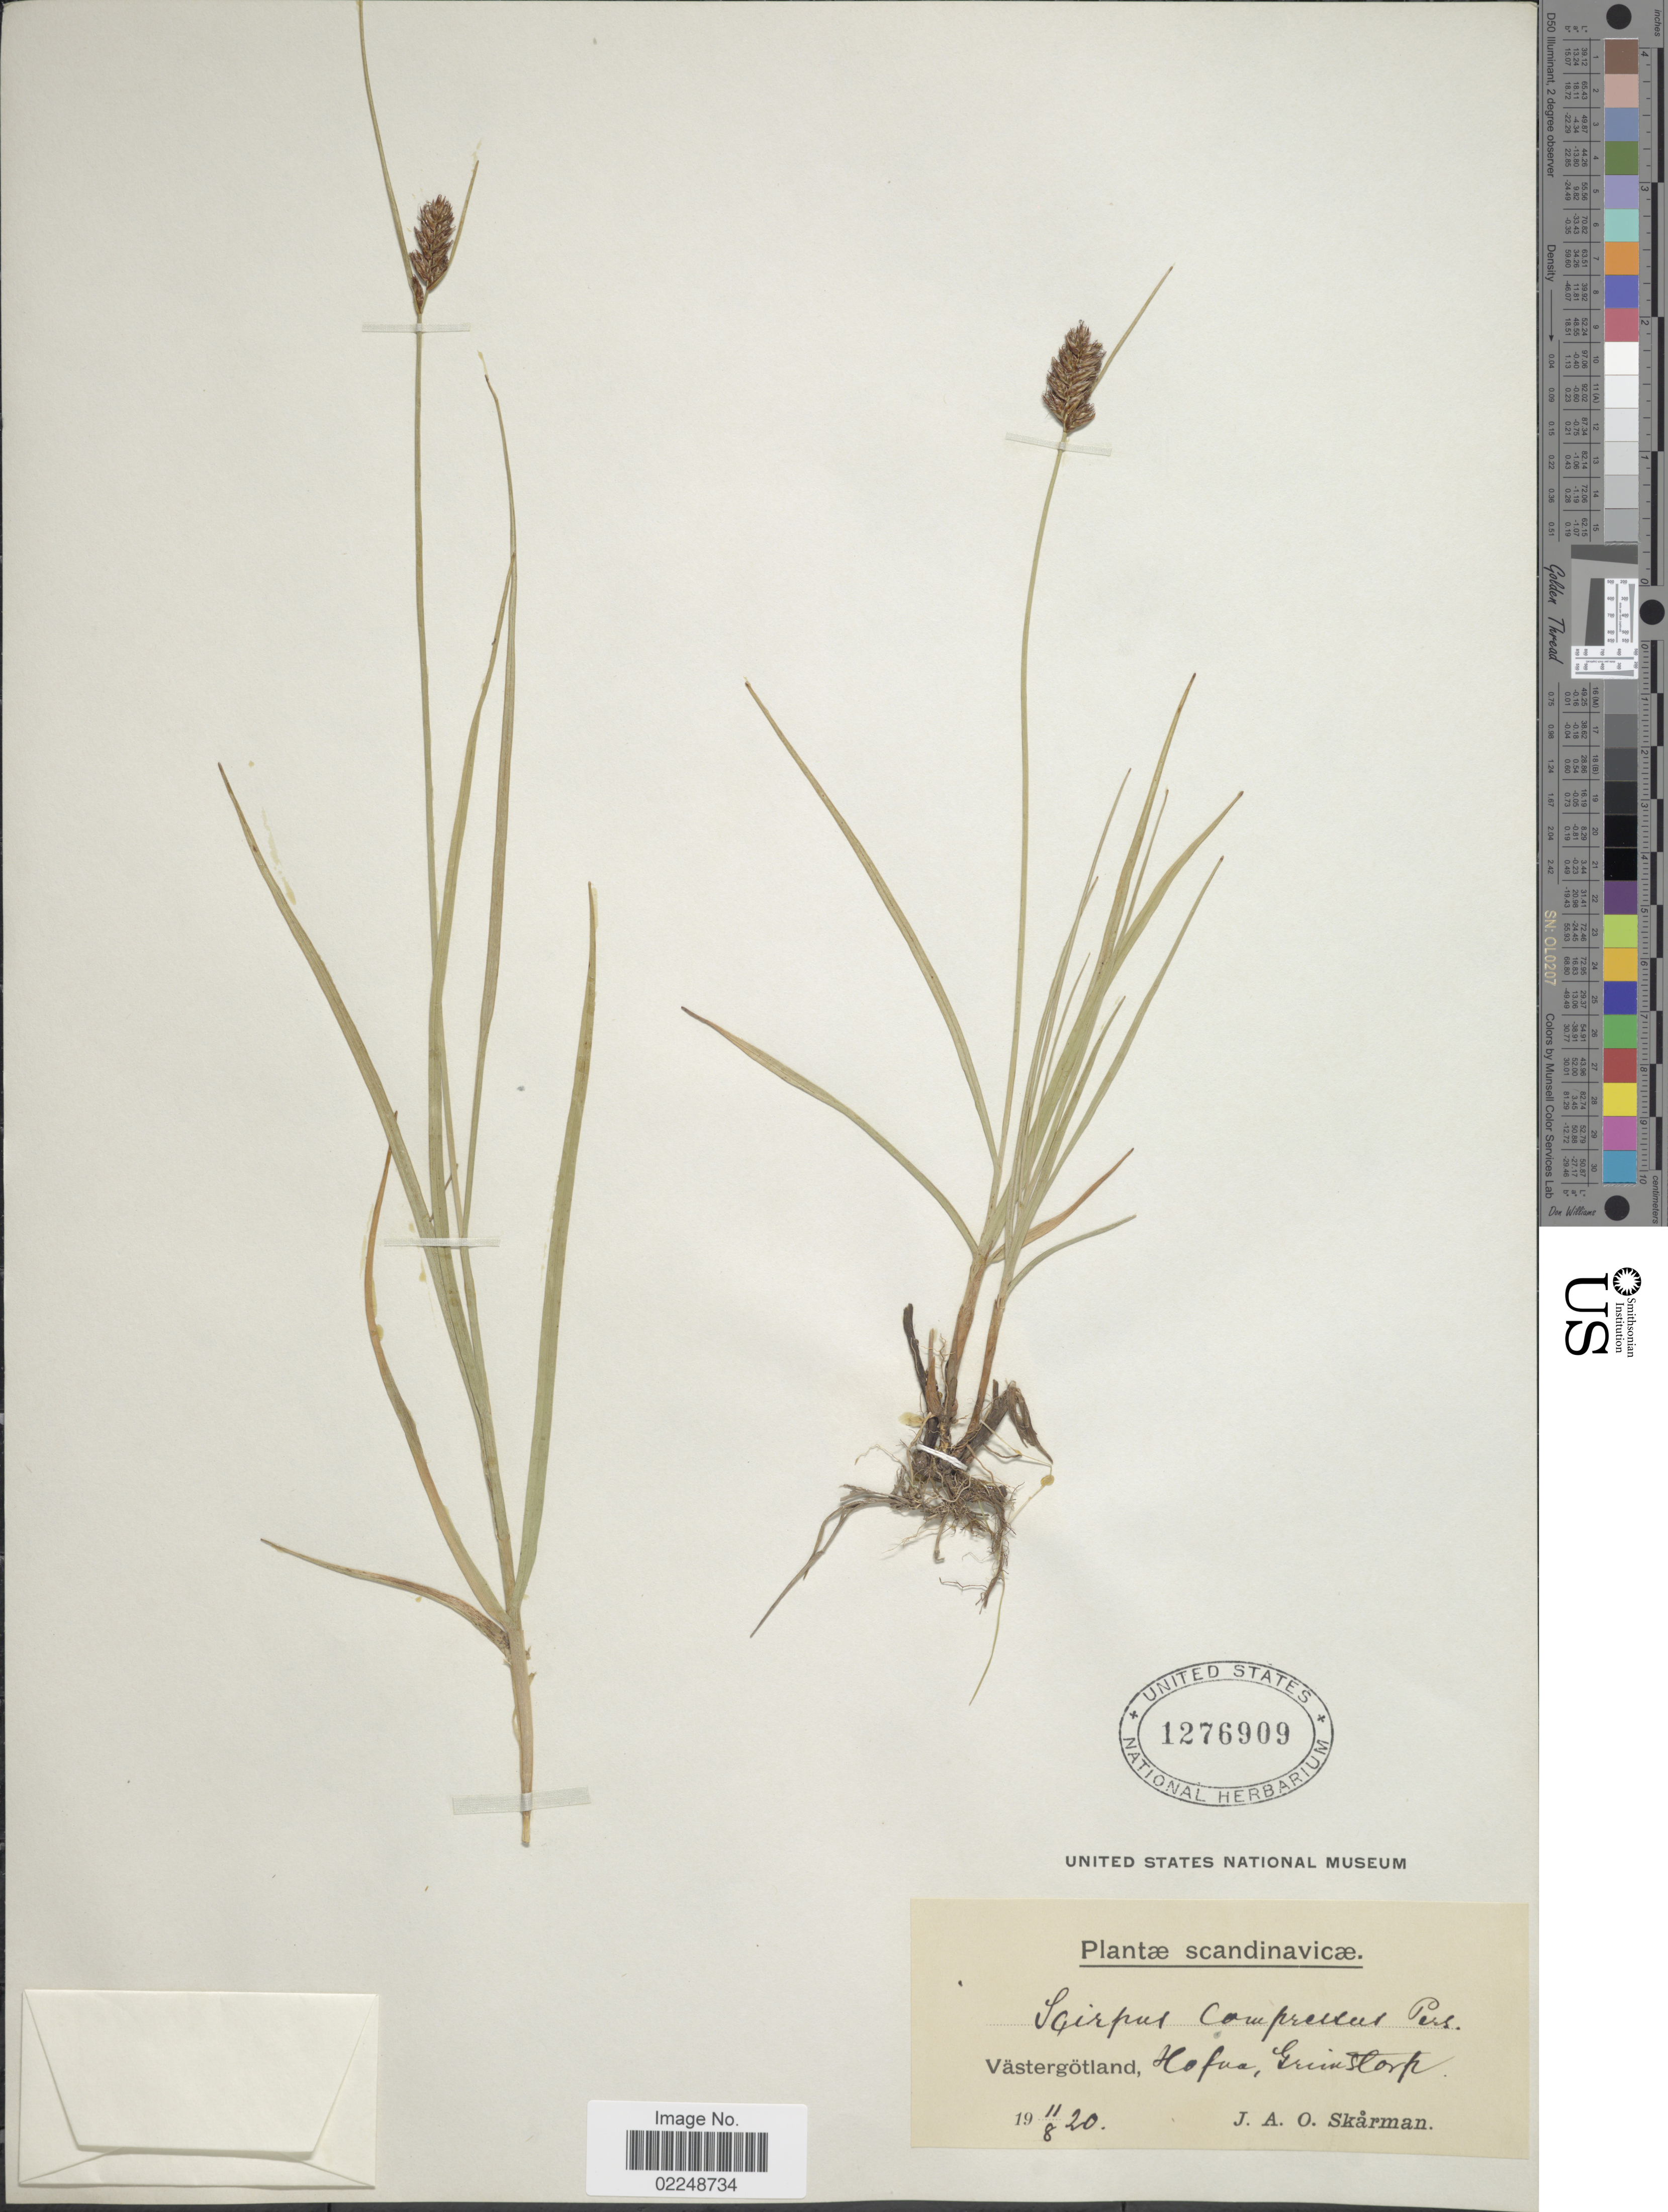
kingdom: Plantae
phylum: Tracheophyta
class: Liliopsida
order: Poales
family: Cyperaceae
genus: Blysmus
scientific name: Blysmus compressus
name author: (L.) Panzer ex Link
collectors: J. Skarman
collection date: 1920-08-11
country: Sweden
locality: Scandinavicae, Vastergotland, Hofna, Grinstorp.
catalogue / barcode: US 1276909